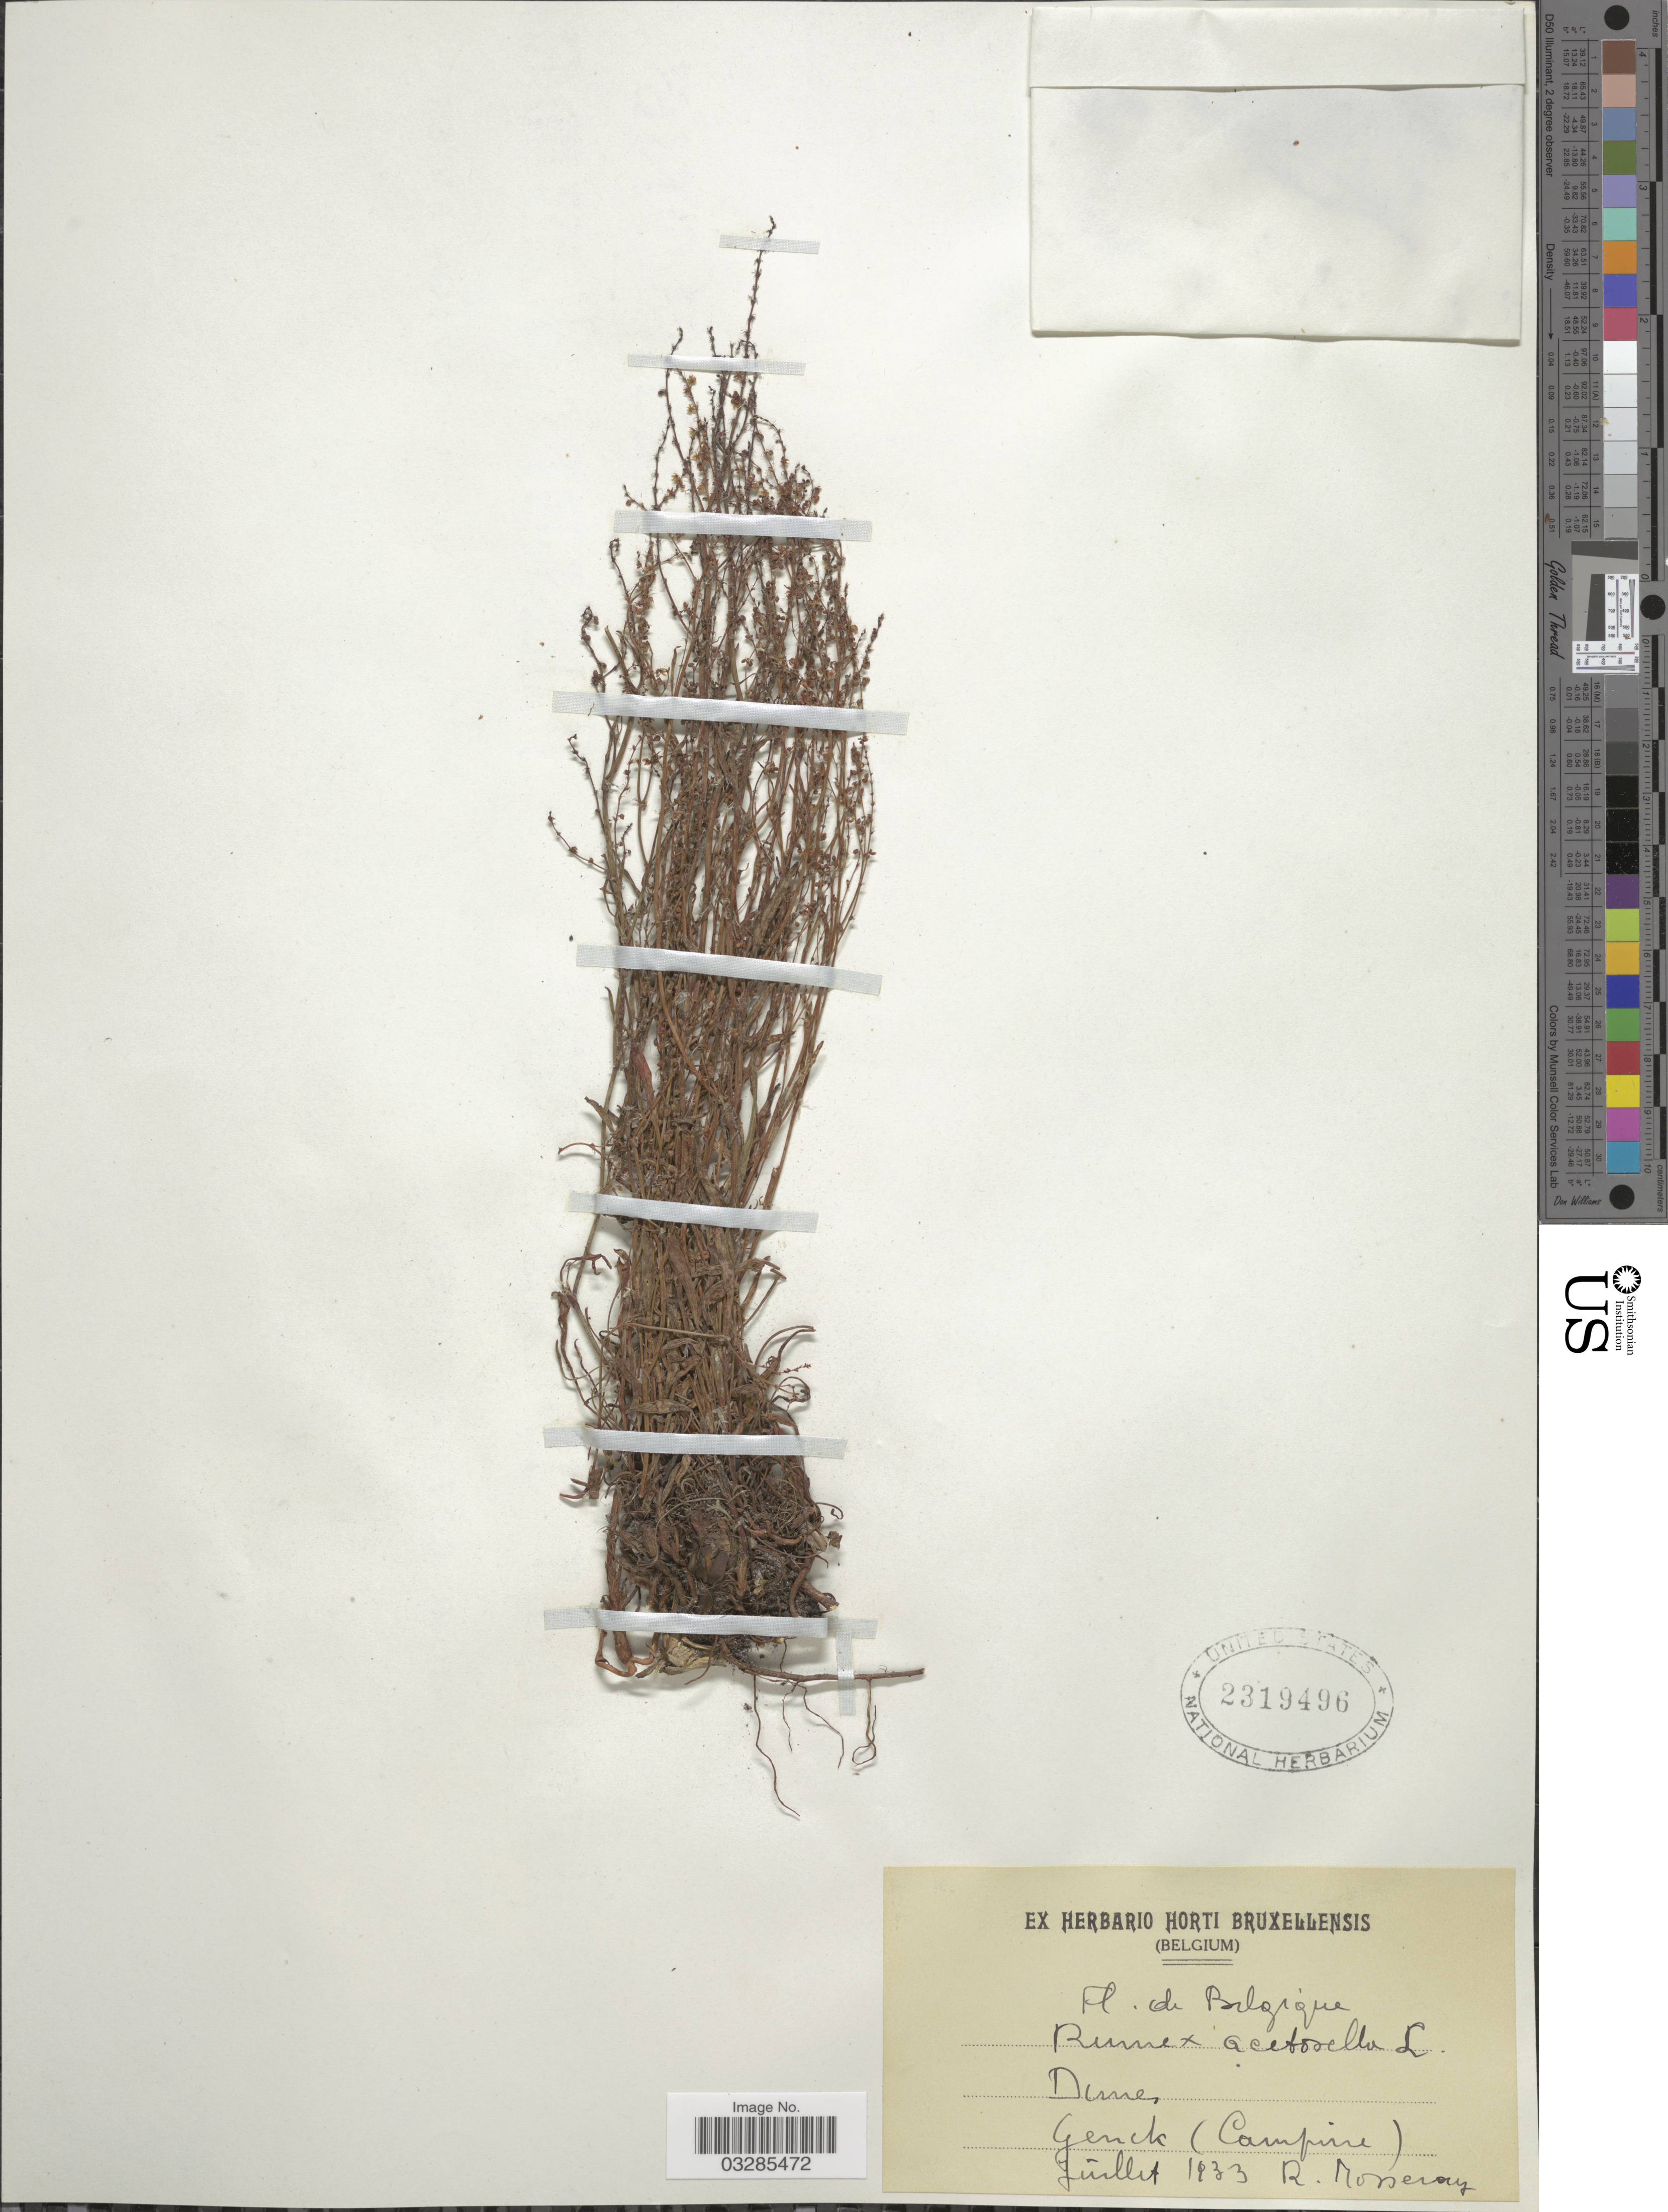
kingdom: Plantae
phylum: Tracheophyta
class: Magnoliopsida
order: Caryophyllales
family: Polygonaceae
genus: Rumex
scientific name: Rumex acetosella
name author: L.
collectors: R. Moneray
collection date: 1933-07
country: Belgium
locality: Belgique. Genck (Campine).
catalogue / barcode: US 2319496